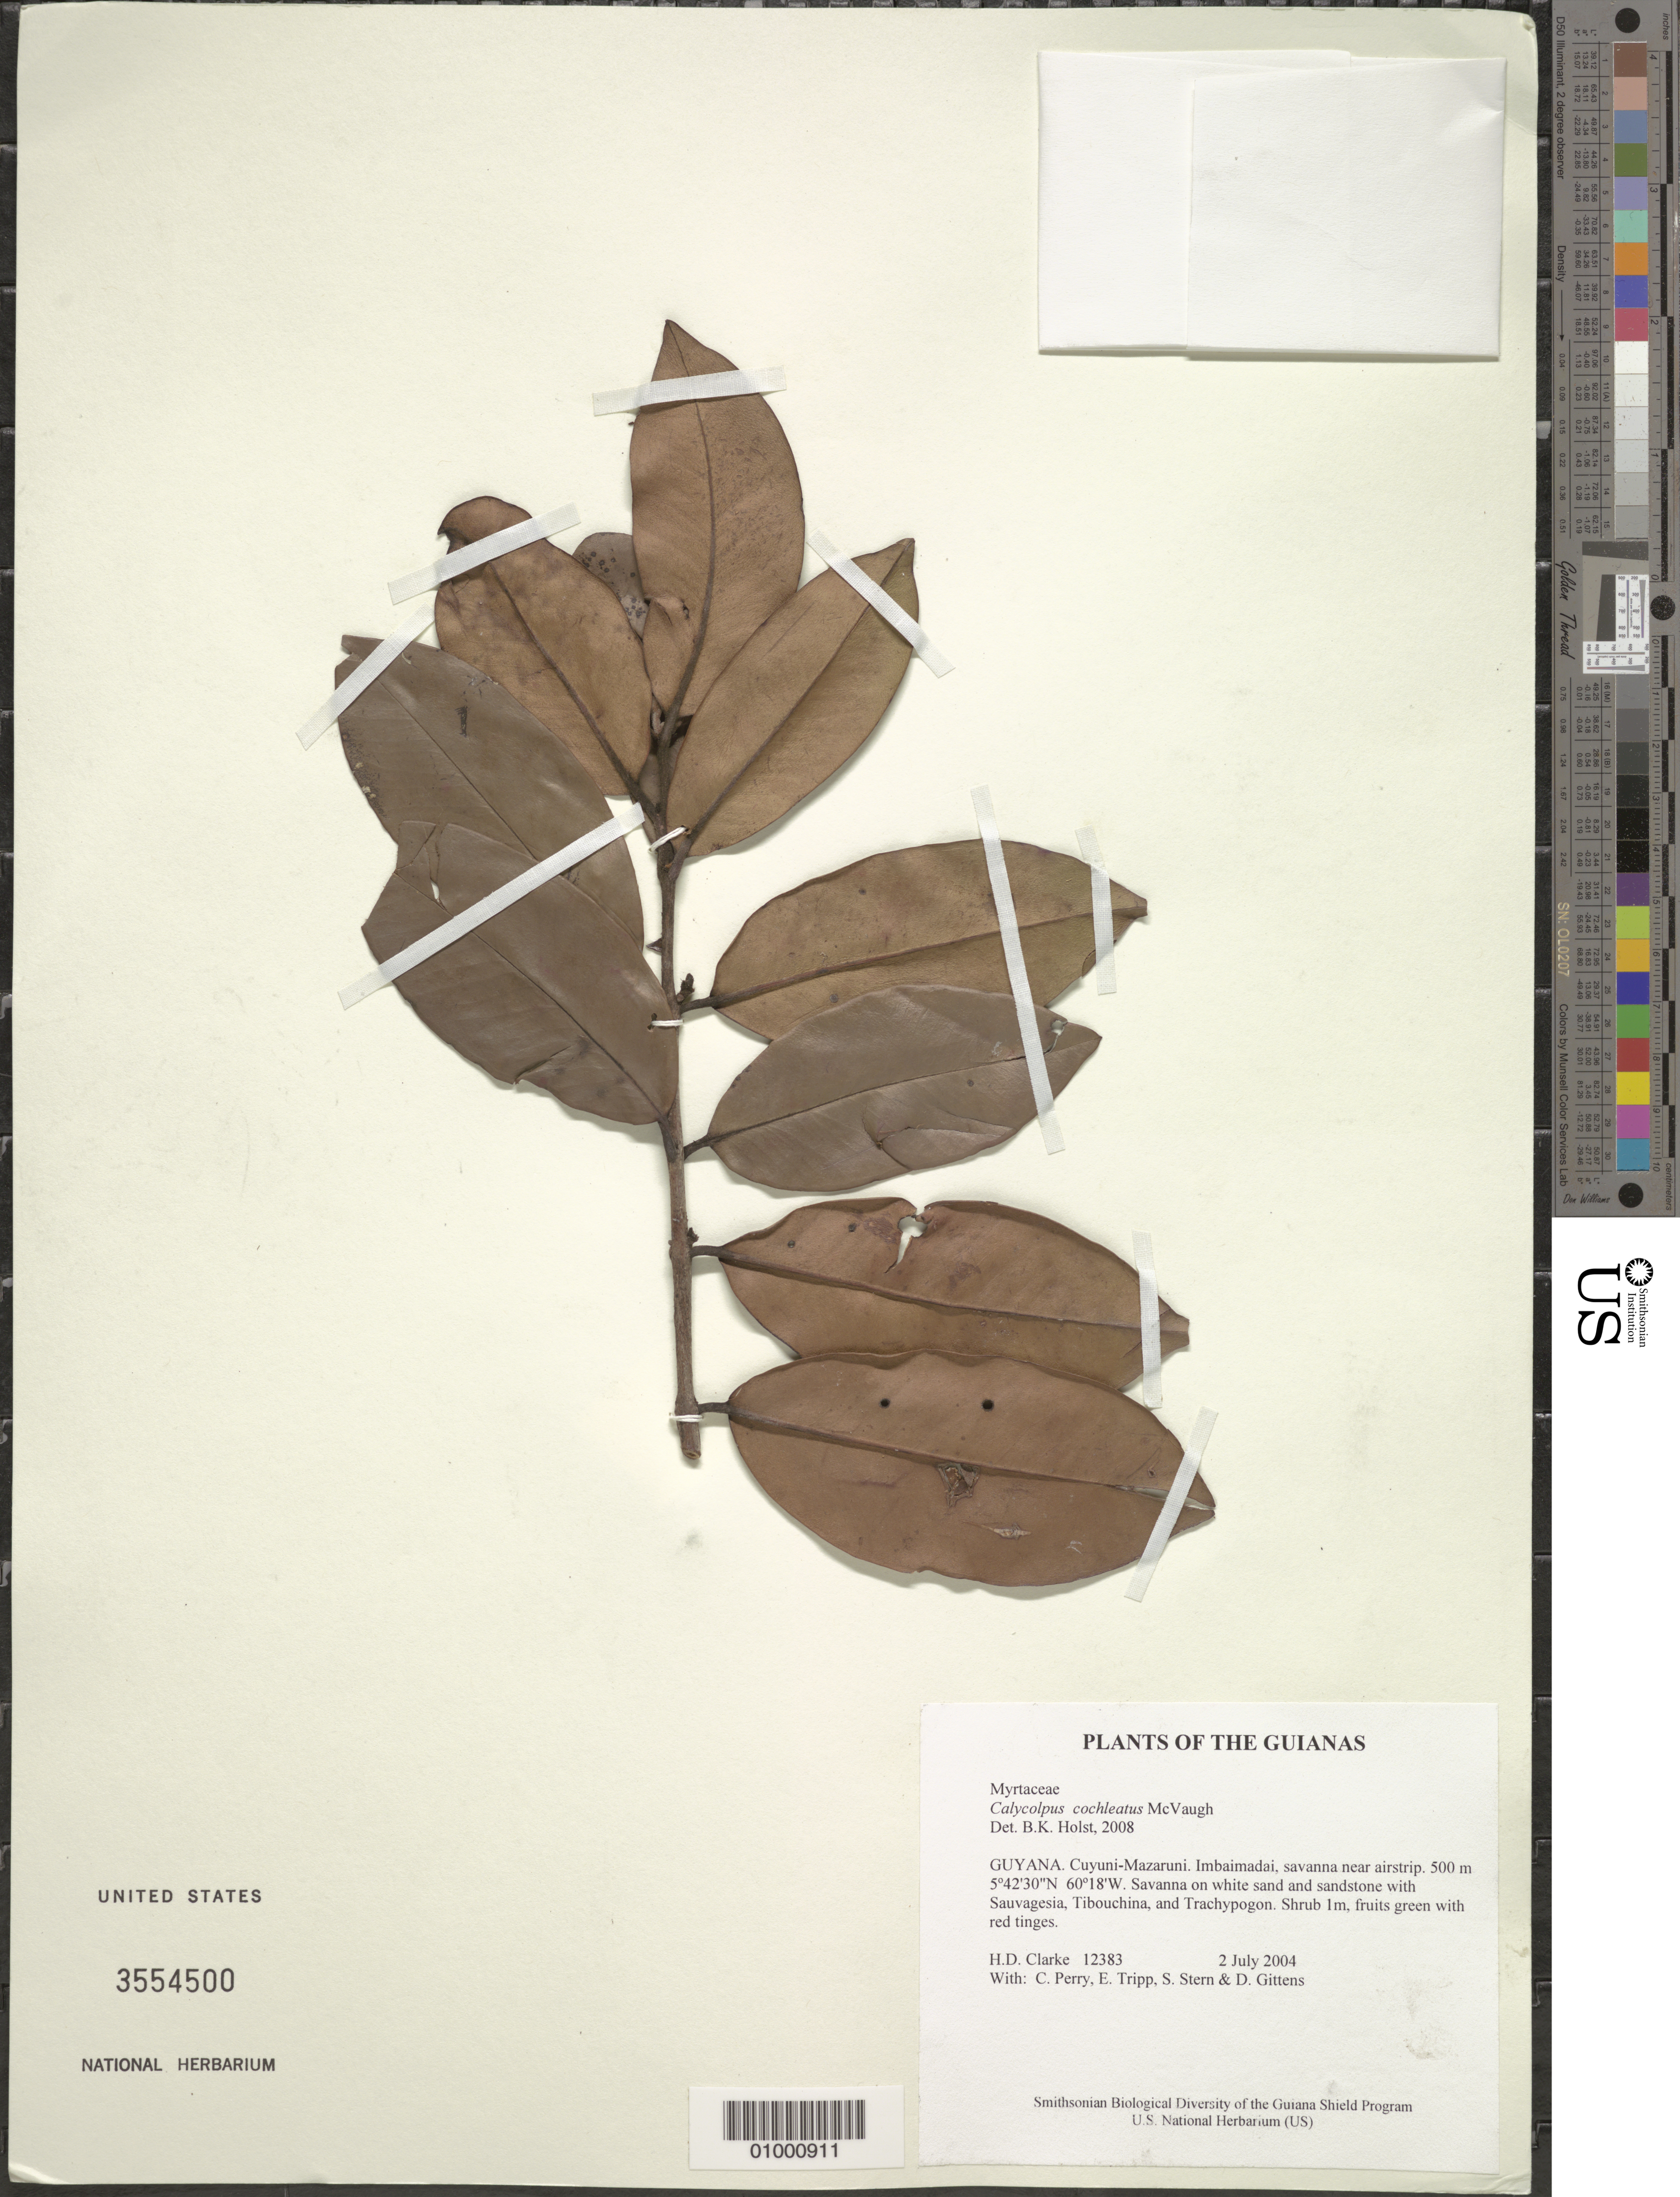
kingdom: Plantae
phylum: Tracheophyta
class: Magnoliopsida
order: Myrtales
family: Myrtaceae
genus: Calycolpus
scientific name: Calycolpus cochleatus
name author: McVaugh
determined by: Holst, Bruce K.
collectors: H. D. Clarke, C. Perry, E. Tripp, S. R. Stern & D. Gittens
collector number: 12383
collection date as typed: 2 July 2004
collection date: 2004-07-02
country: Guyana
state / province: Cuyuni-Mazaruni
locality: Imbaimadai, savanna near airstrip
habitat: Savanna on white sand and sandstone with Sauvagesia, Tibouchina, and Trachypogon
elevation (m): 500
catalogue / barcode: US 3554500